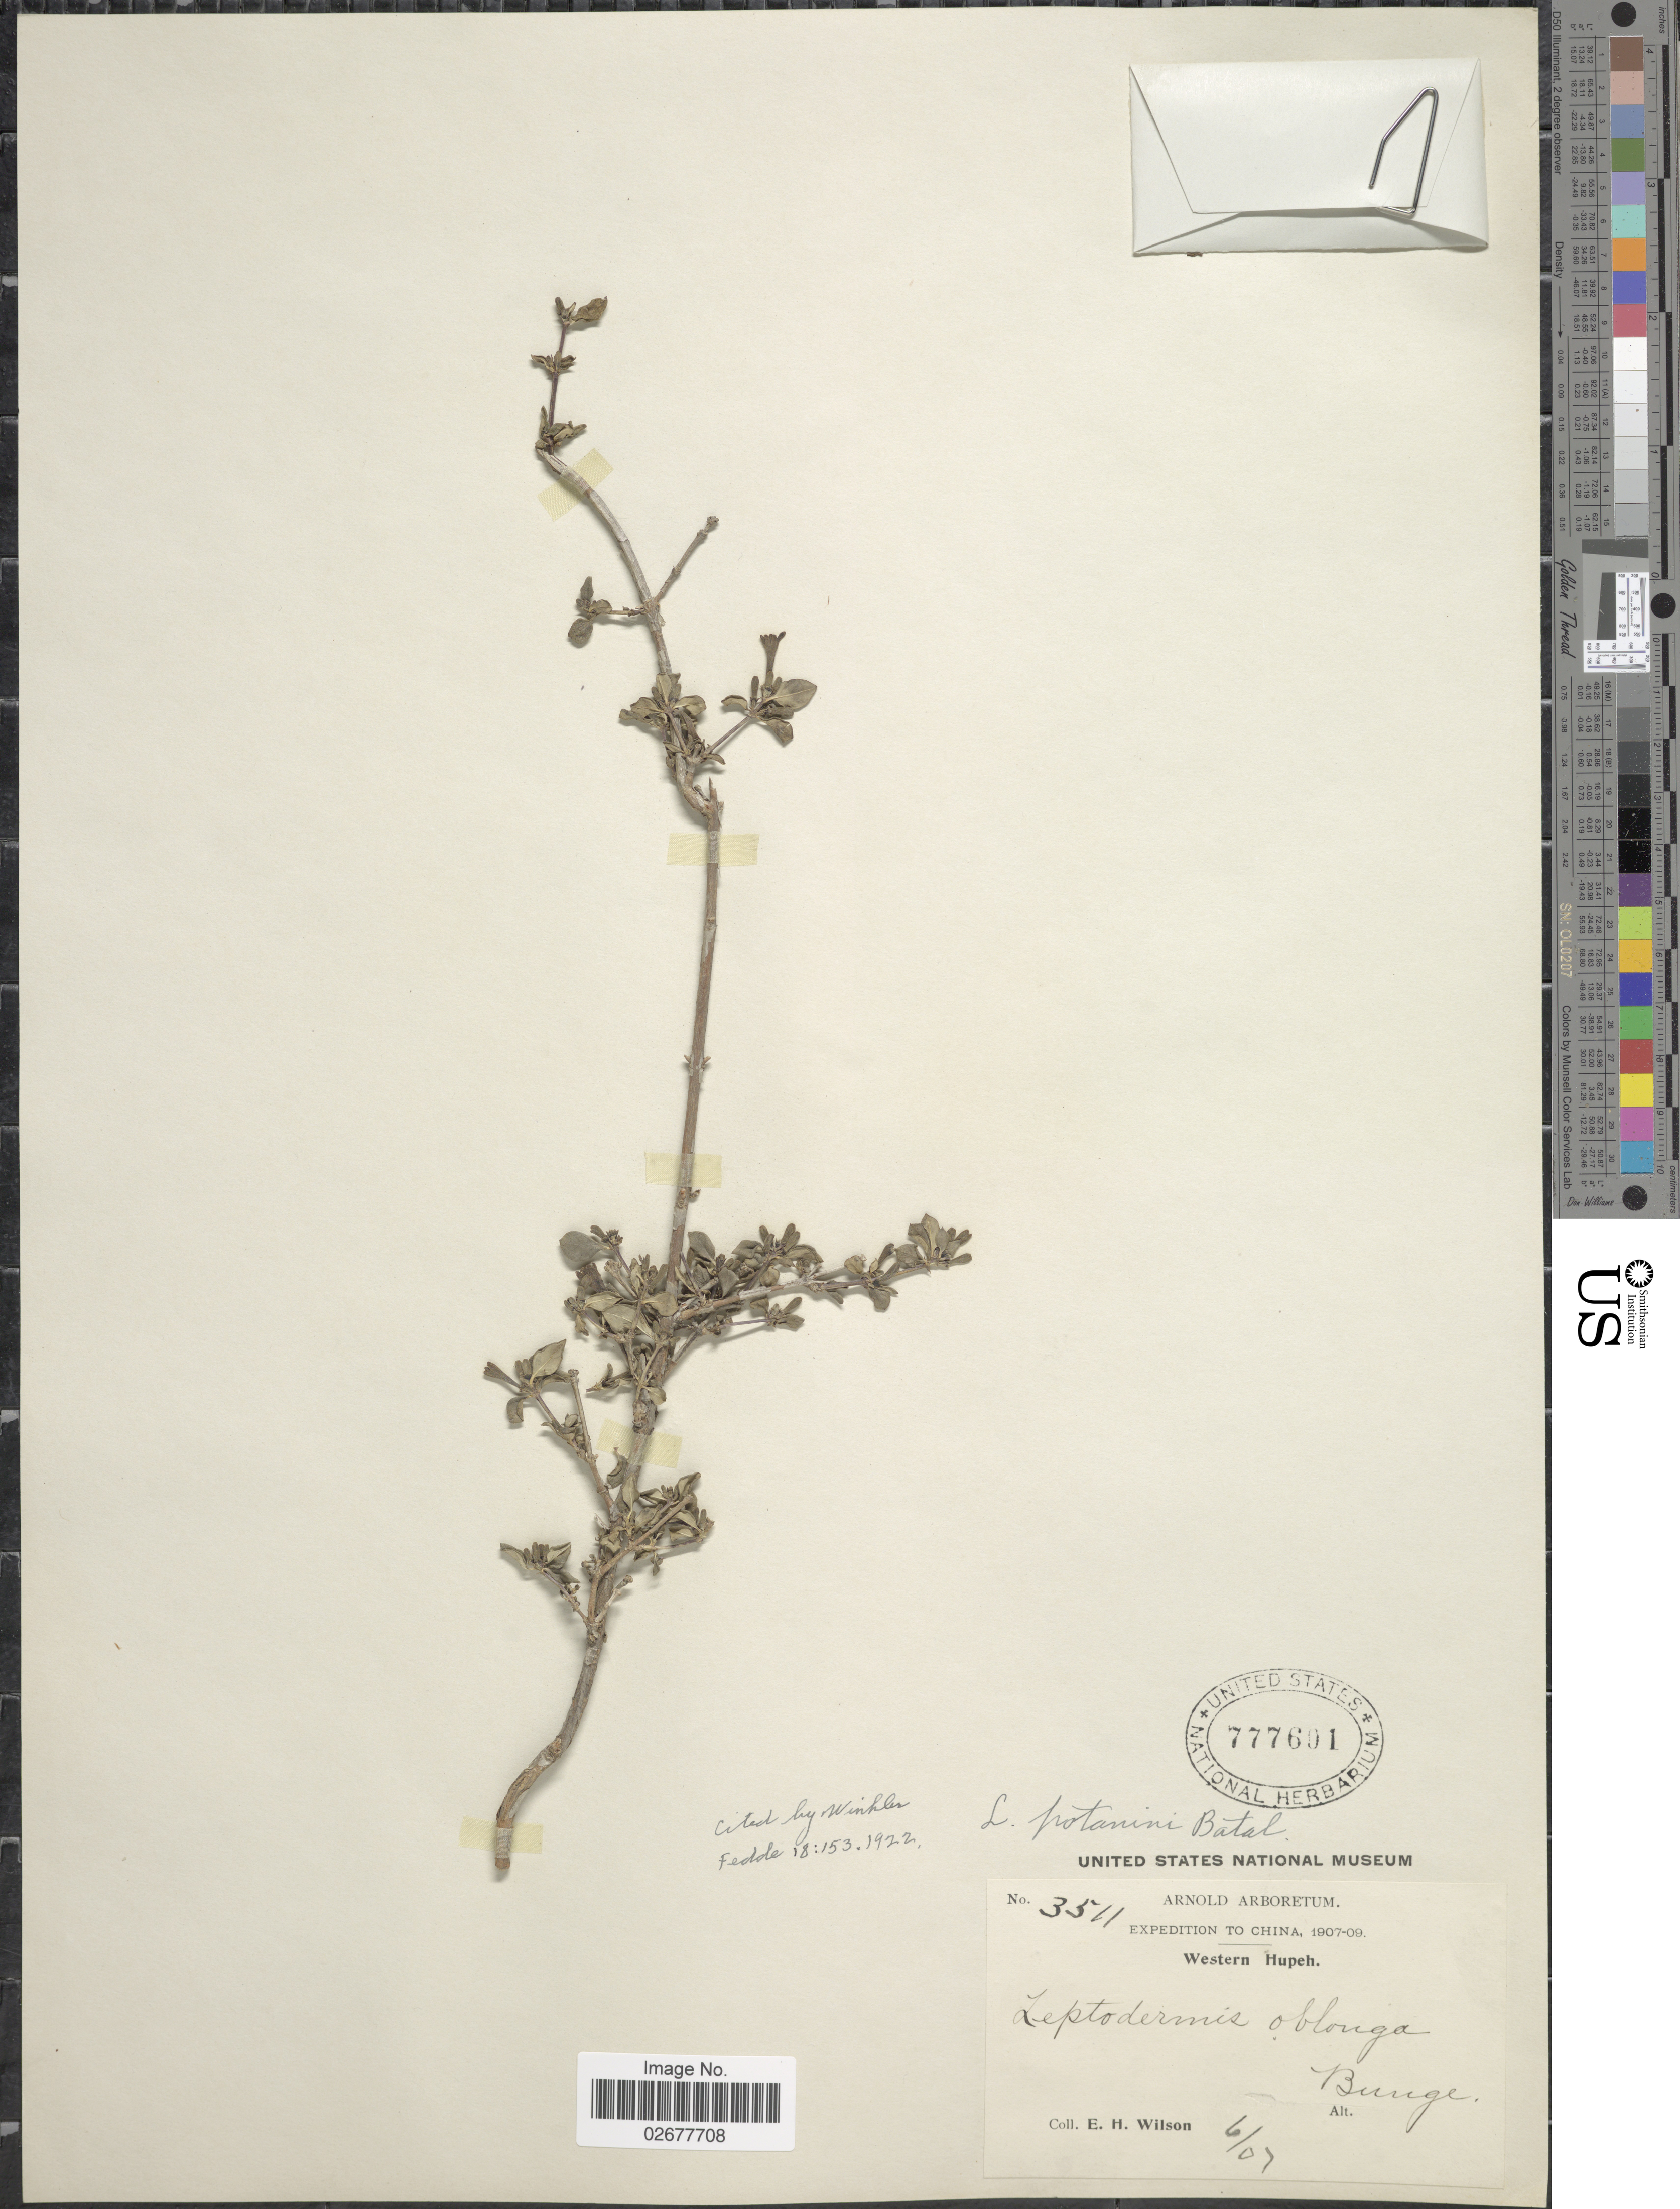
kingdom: Plantae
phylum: Tracheophyta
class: Magnoliopsida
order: Gentianales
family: Rubiaceae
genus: Leptodermis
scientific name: Leptodermis potanini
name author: Batalin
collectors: E. Wilson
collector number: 3511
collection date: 1907-06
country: China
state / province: Hubei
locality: Western Hupeh.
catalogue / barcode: US 777601